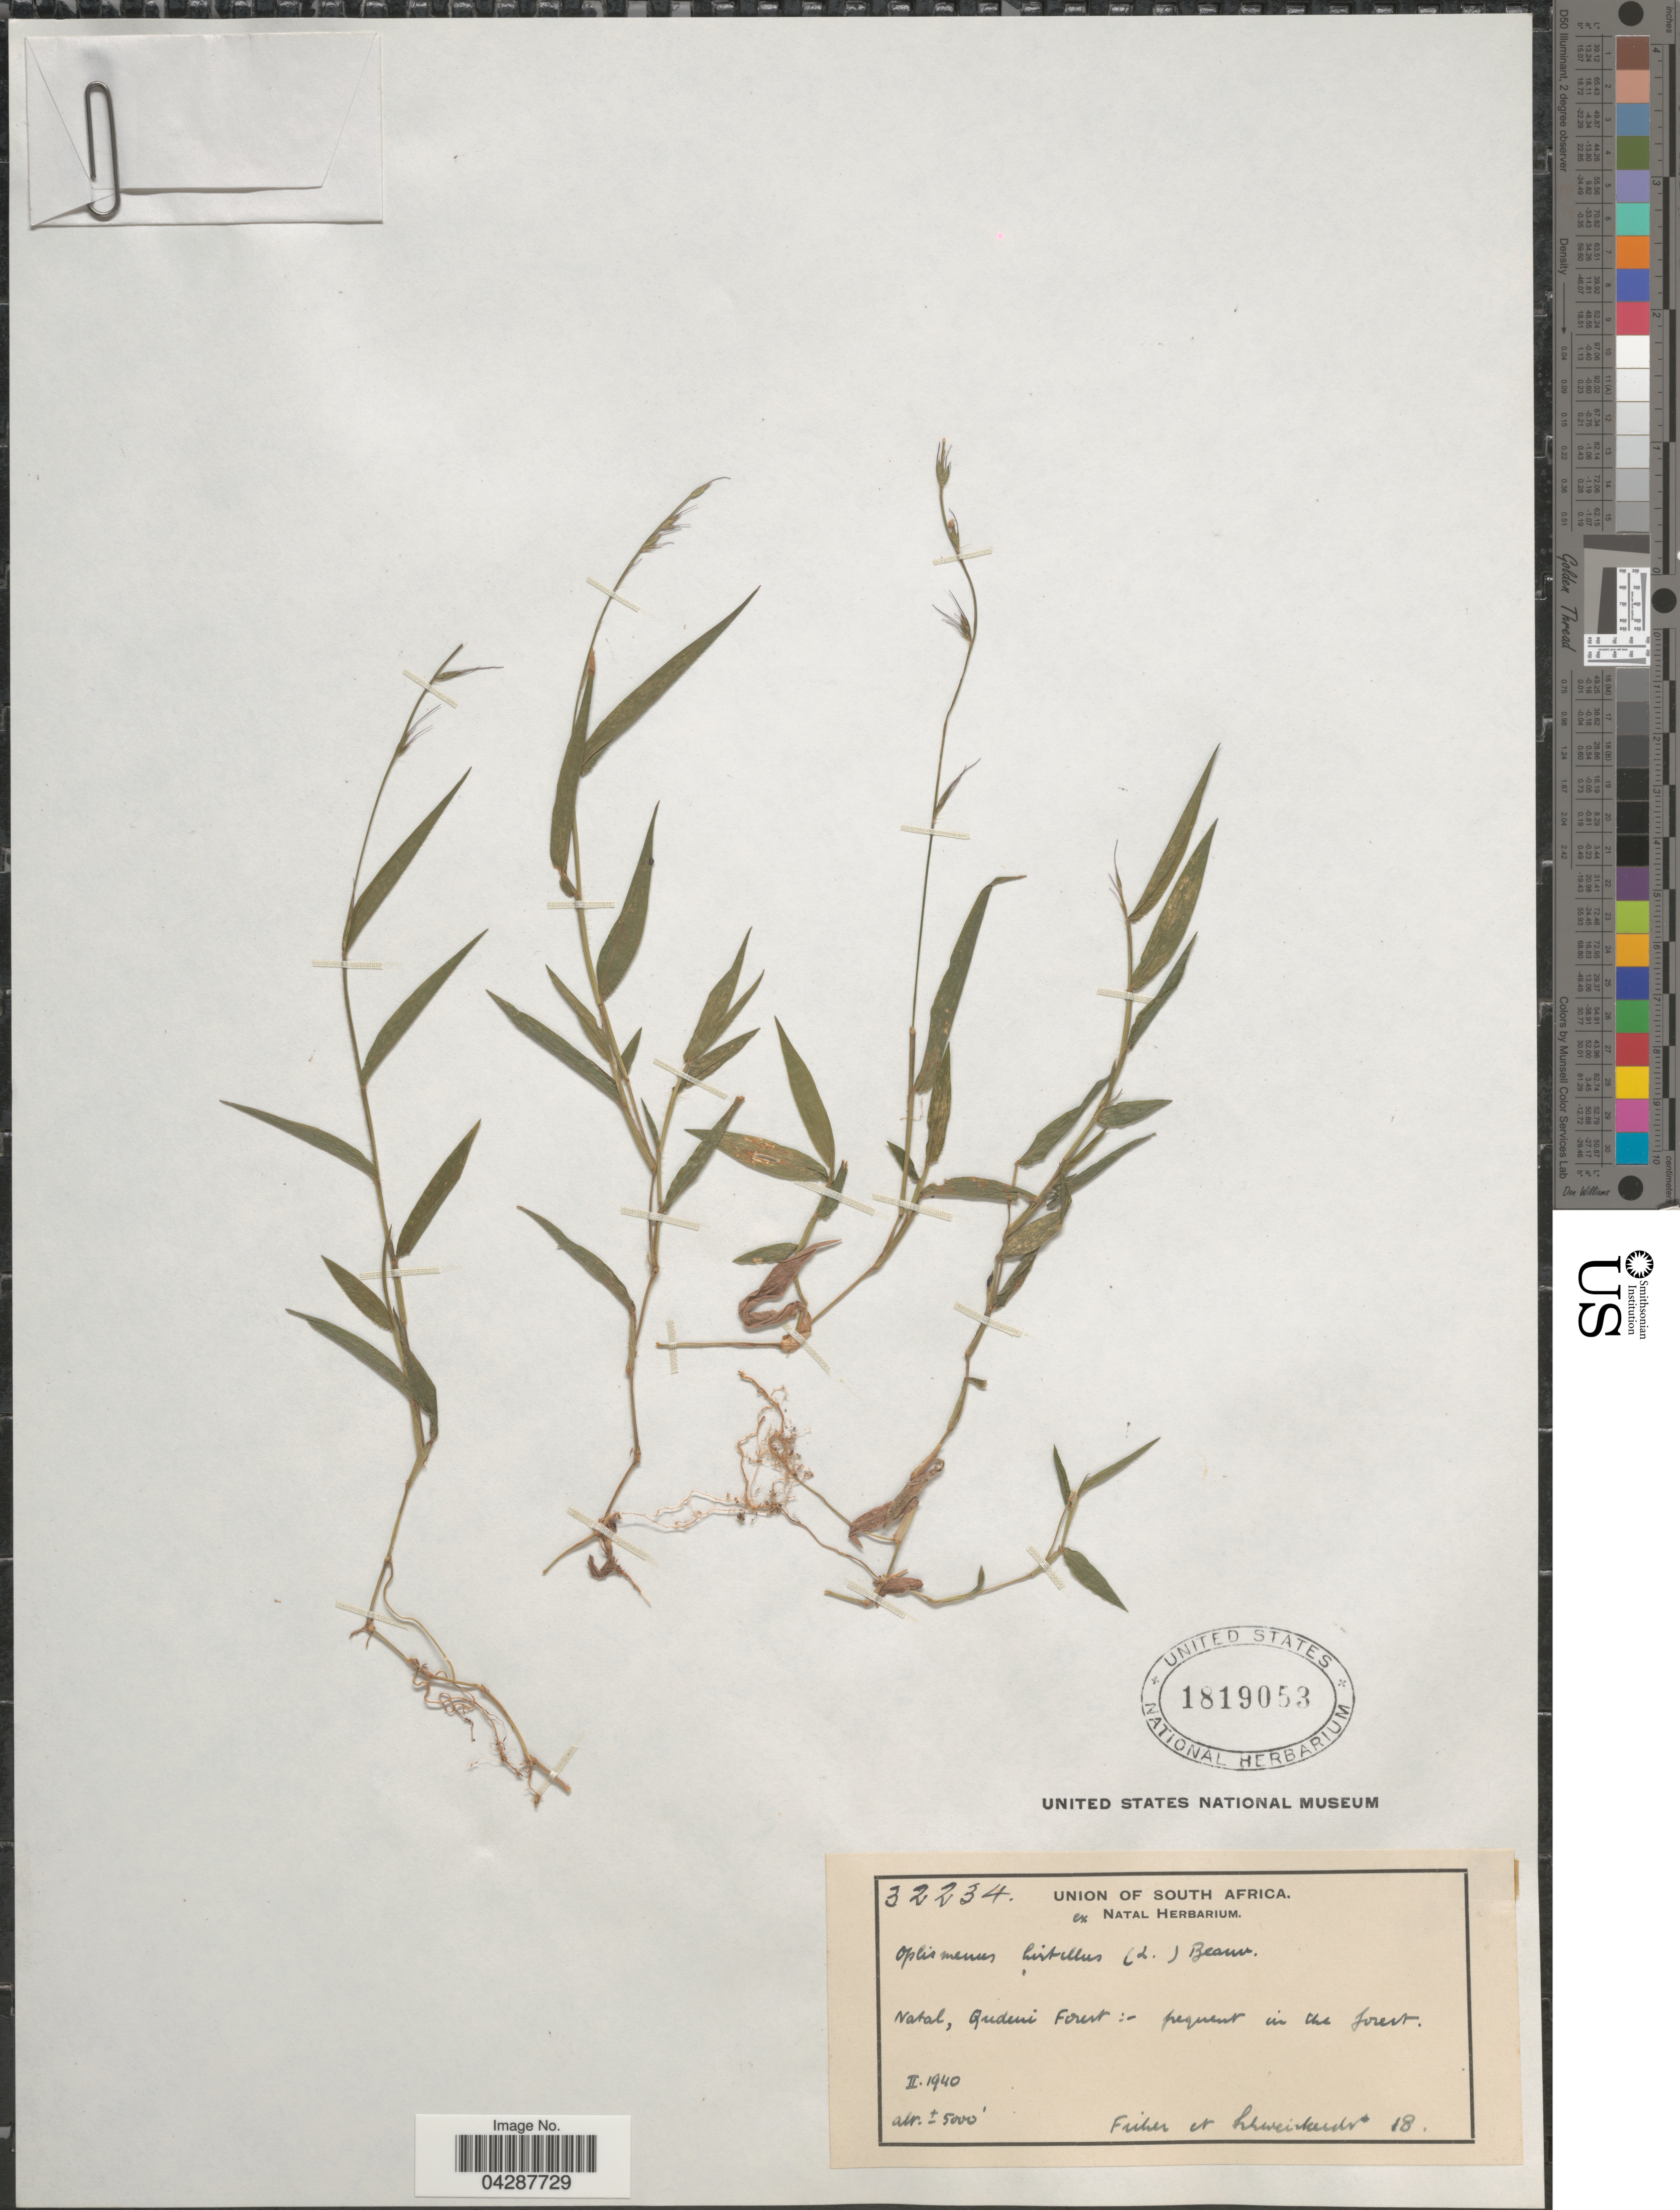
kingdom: Plantae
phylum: Tracheophyta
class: Liliopsida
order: Poales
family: Poaceae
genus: Oplismenus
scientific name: Oplismenus hirtellus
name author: (L.) P. Beauv.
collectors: -- Fisher & -. Schweickerdt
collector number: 18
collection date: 1940-02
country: South Africa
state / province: KwaZulu-Natal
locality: Union of South Africa. Natal, Qudeni Forest.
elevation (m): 1524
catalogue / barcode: US 1819053